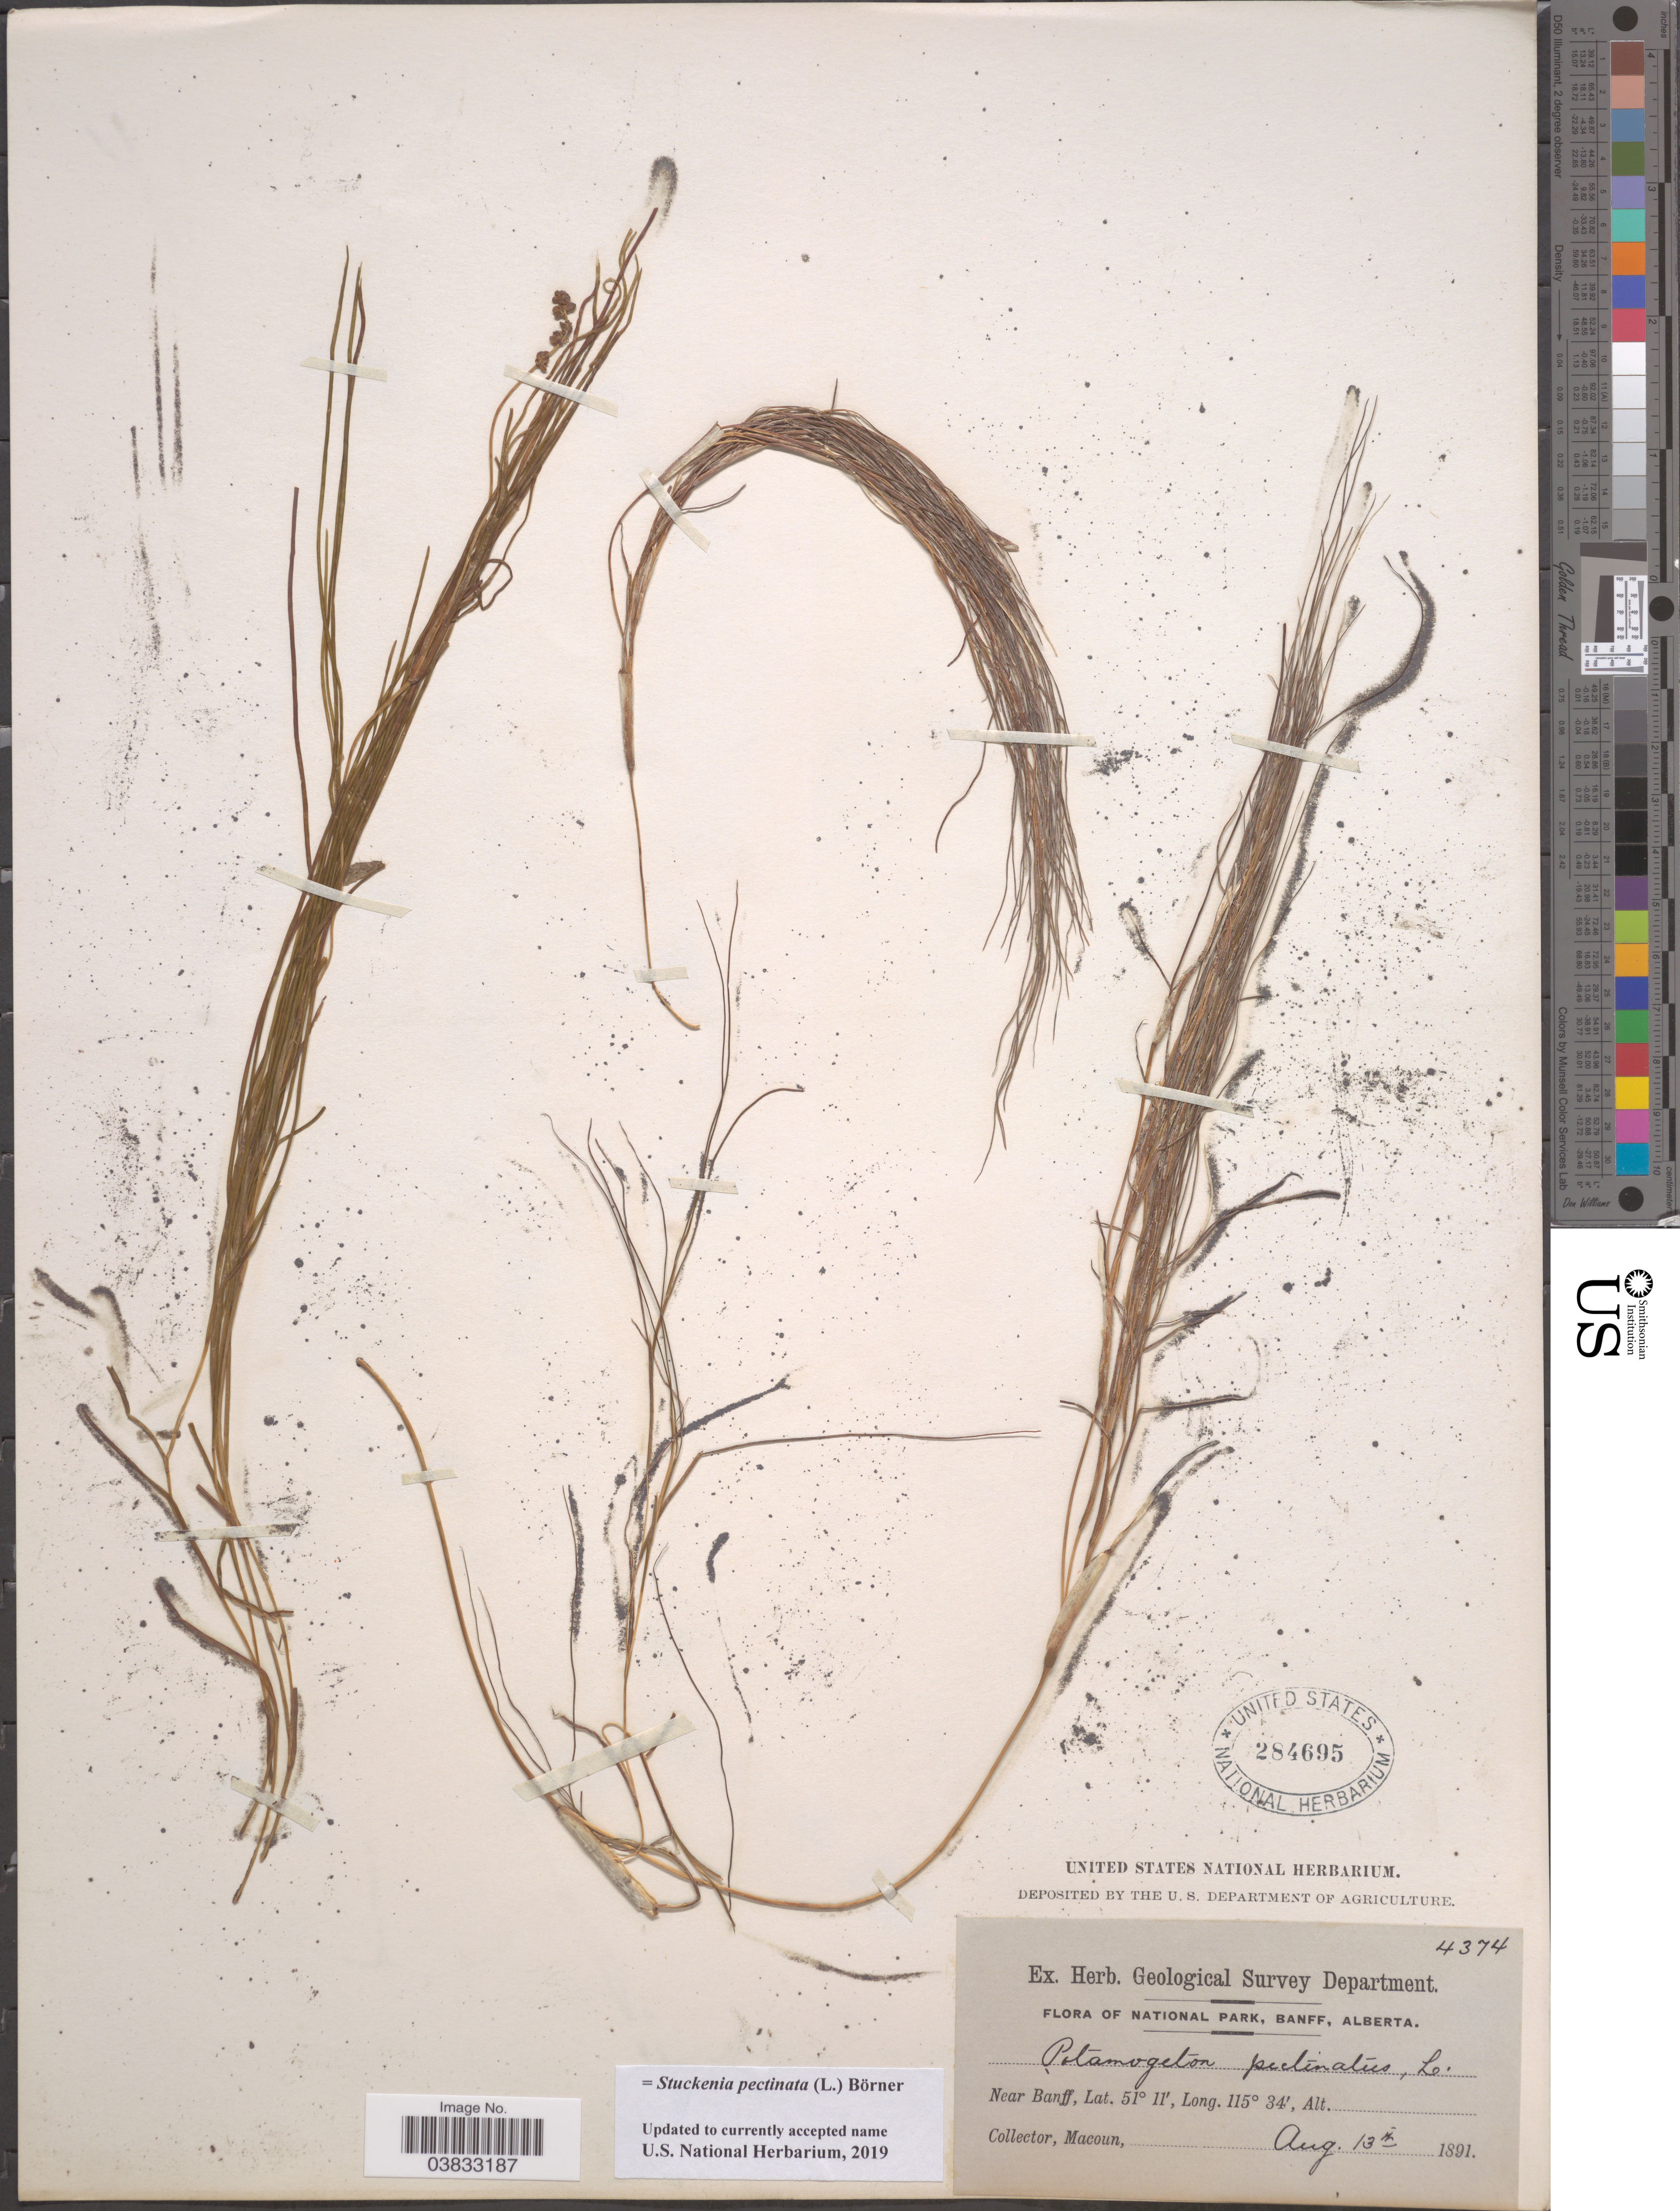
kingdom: Plantae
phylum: Tracheophyta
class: Liliopsida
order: Alismatales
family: Potamogetonaceae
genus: Stuckenia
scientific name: Stuckenia pectinata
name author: (L.) Börner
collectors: -- Macoun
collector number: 4374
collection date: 1891-08-13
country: Canada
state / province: Alberta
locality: National Park, Banff. Near Banff.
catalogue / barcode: US 284695